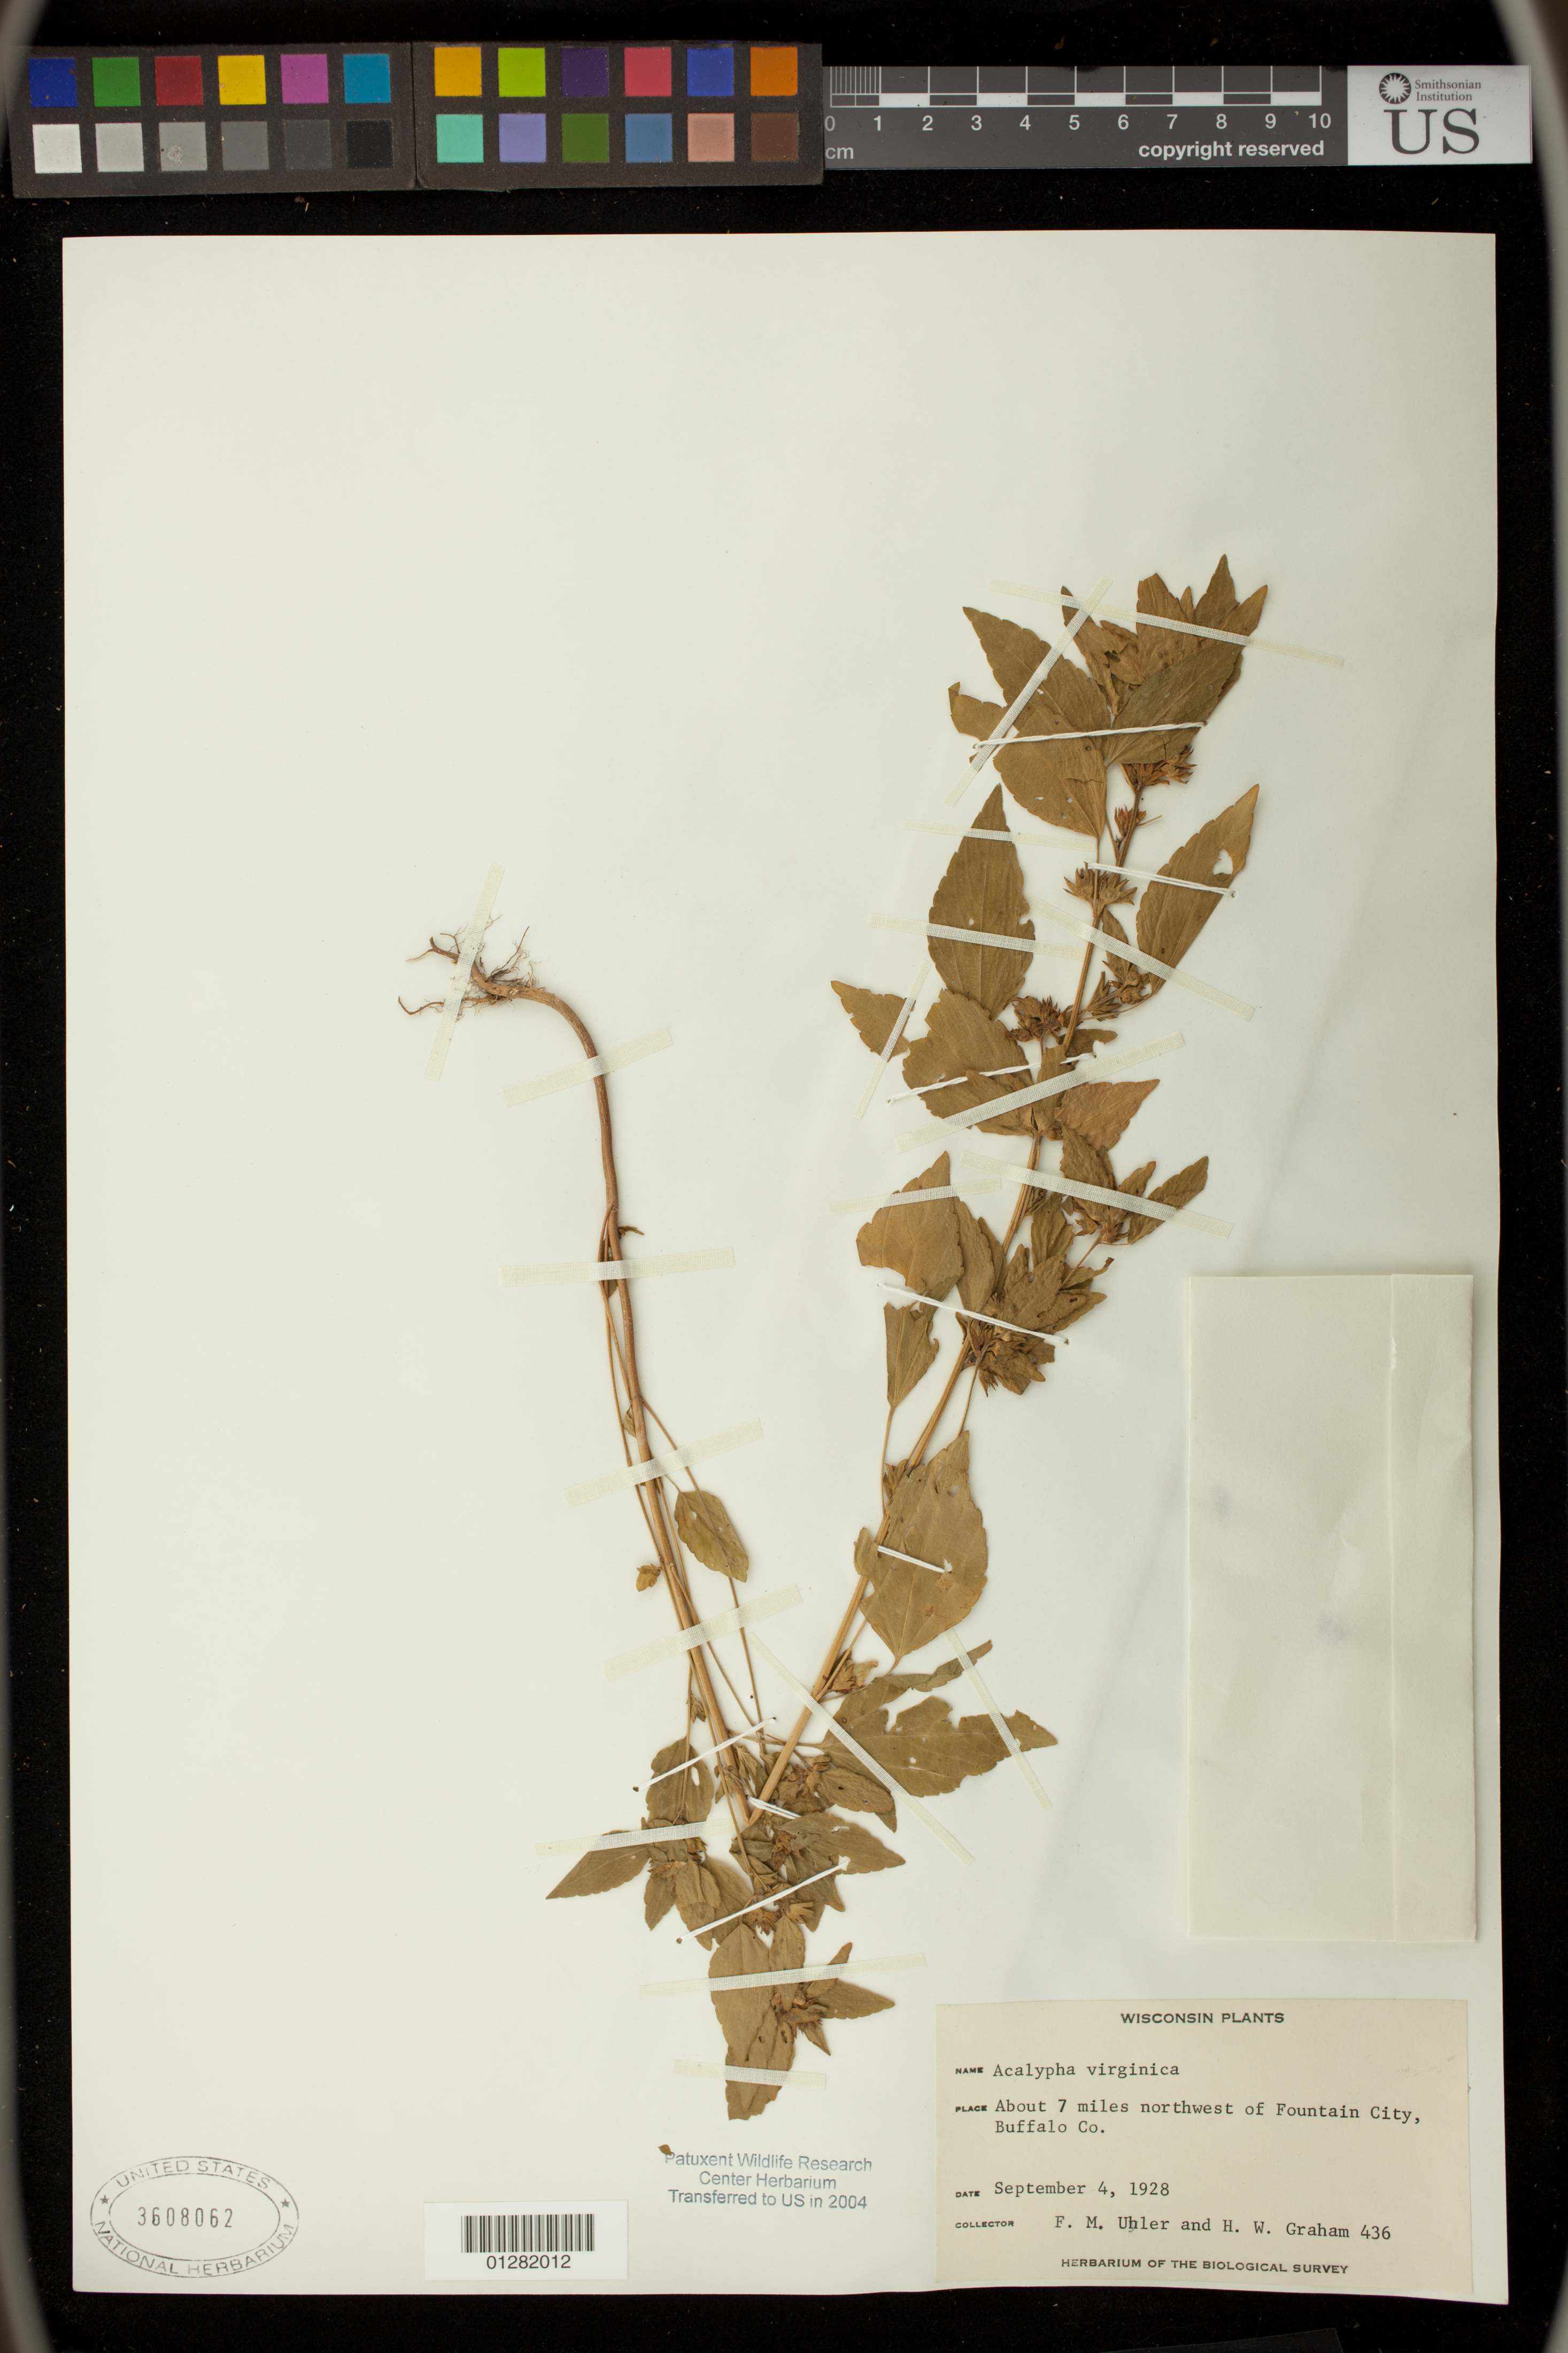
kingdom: Plantae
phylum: Tracheophyta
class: Magnoliopsida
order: Malpighiales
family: Euphorbiaceae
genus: Acalypha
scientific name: Acalypha virginica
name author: L.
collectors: F. M. Uhler & H. W. Graham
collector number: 436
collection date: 1928-09-04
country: United States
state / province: Wisconsin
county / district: Buffalo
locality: About 7 miles northwest of Fountain City.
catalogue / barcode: US 3608062